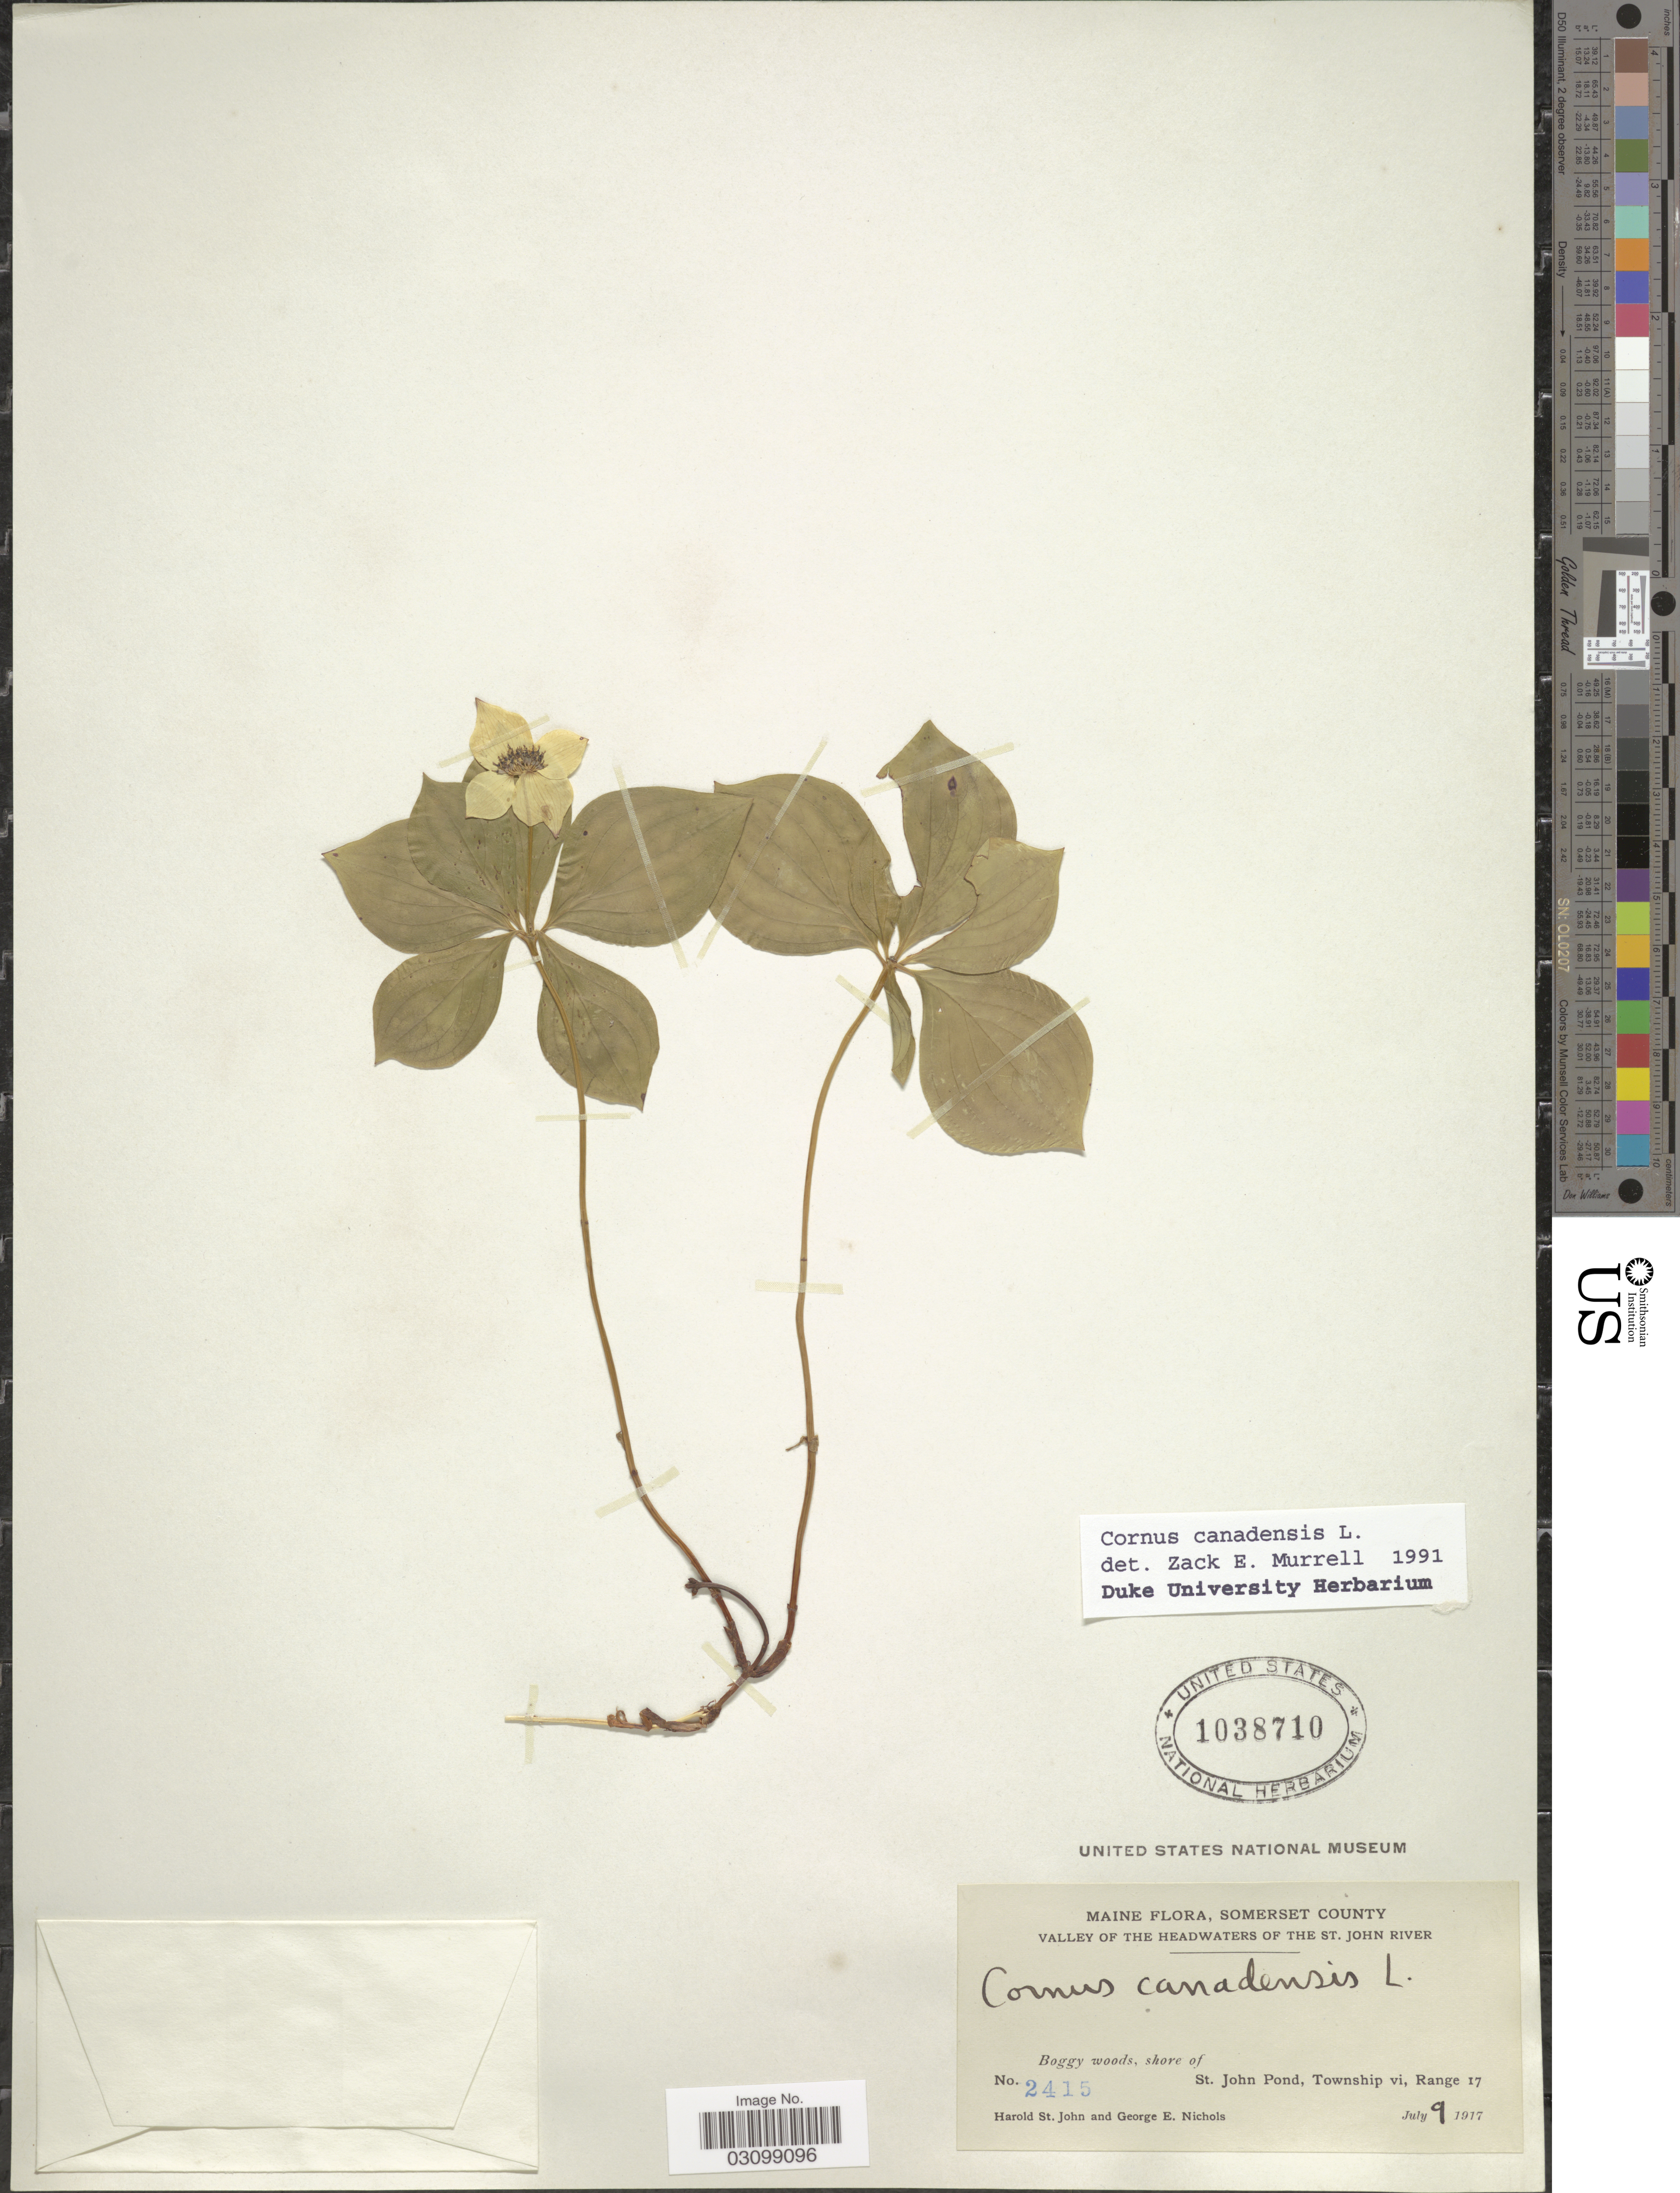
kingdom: Plantae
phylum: Tracheophyta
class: Magnoliopsida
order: Cornales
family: Cornaceae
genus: Cornus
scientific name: Cornus canadensis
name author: L.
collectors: H. St. John & G. E. Nichols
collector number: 2415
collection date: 1917-07-09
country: United States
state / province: Maine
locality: Somerset County. Valley of the headwaters of the St. John River. Boggy woods, shore of St. John Pond, Township vi, Range 17.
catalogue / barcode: US 1038710